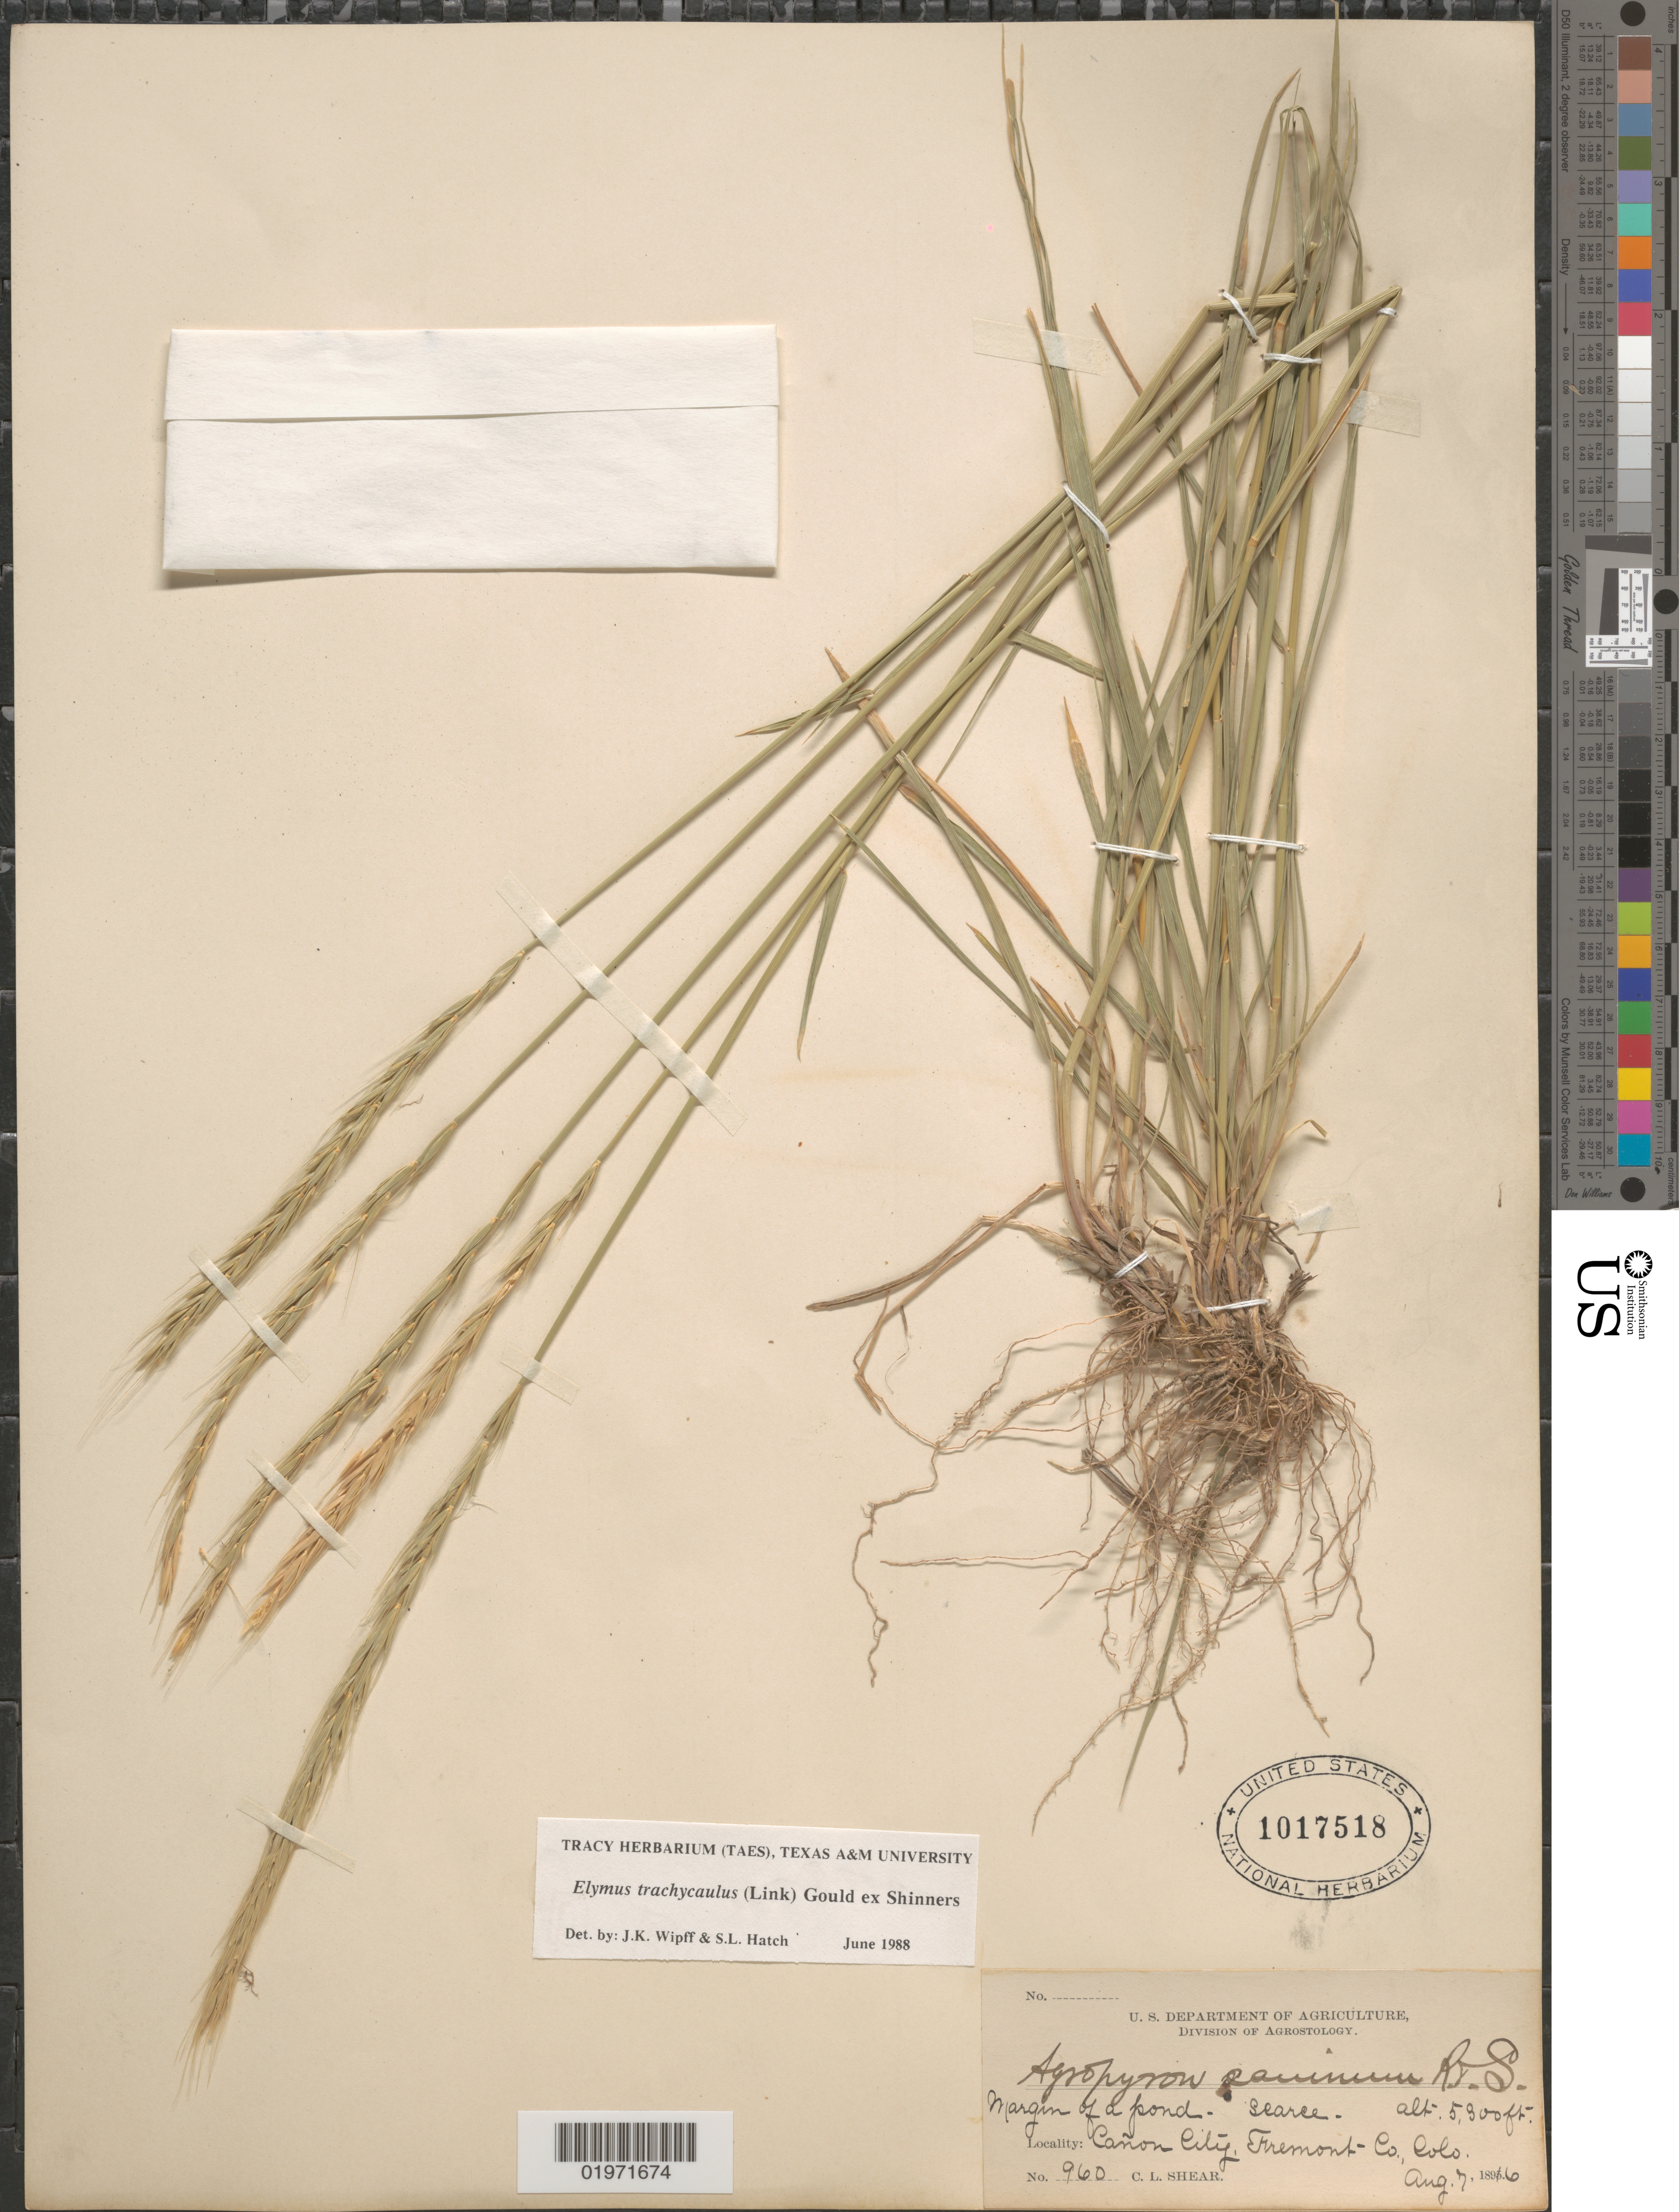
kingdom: Plantae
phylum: Tracheophyta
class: Liliopsida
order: Poales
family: Poaceae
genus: Elymus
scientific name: Elymus trachycaulus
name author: (Link) Gould ex Shinners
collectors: C. L. Shear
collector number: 960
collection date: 1896-08-07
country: United States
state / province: Colorado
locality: Margin of a pond. Cañon City, Fremont Co.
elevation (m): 1615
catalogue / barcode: US 1017518